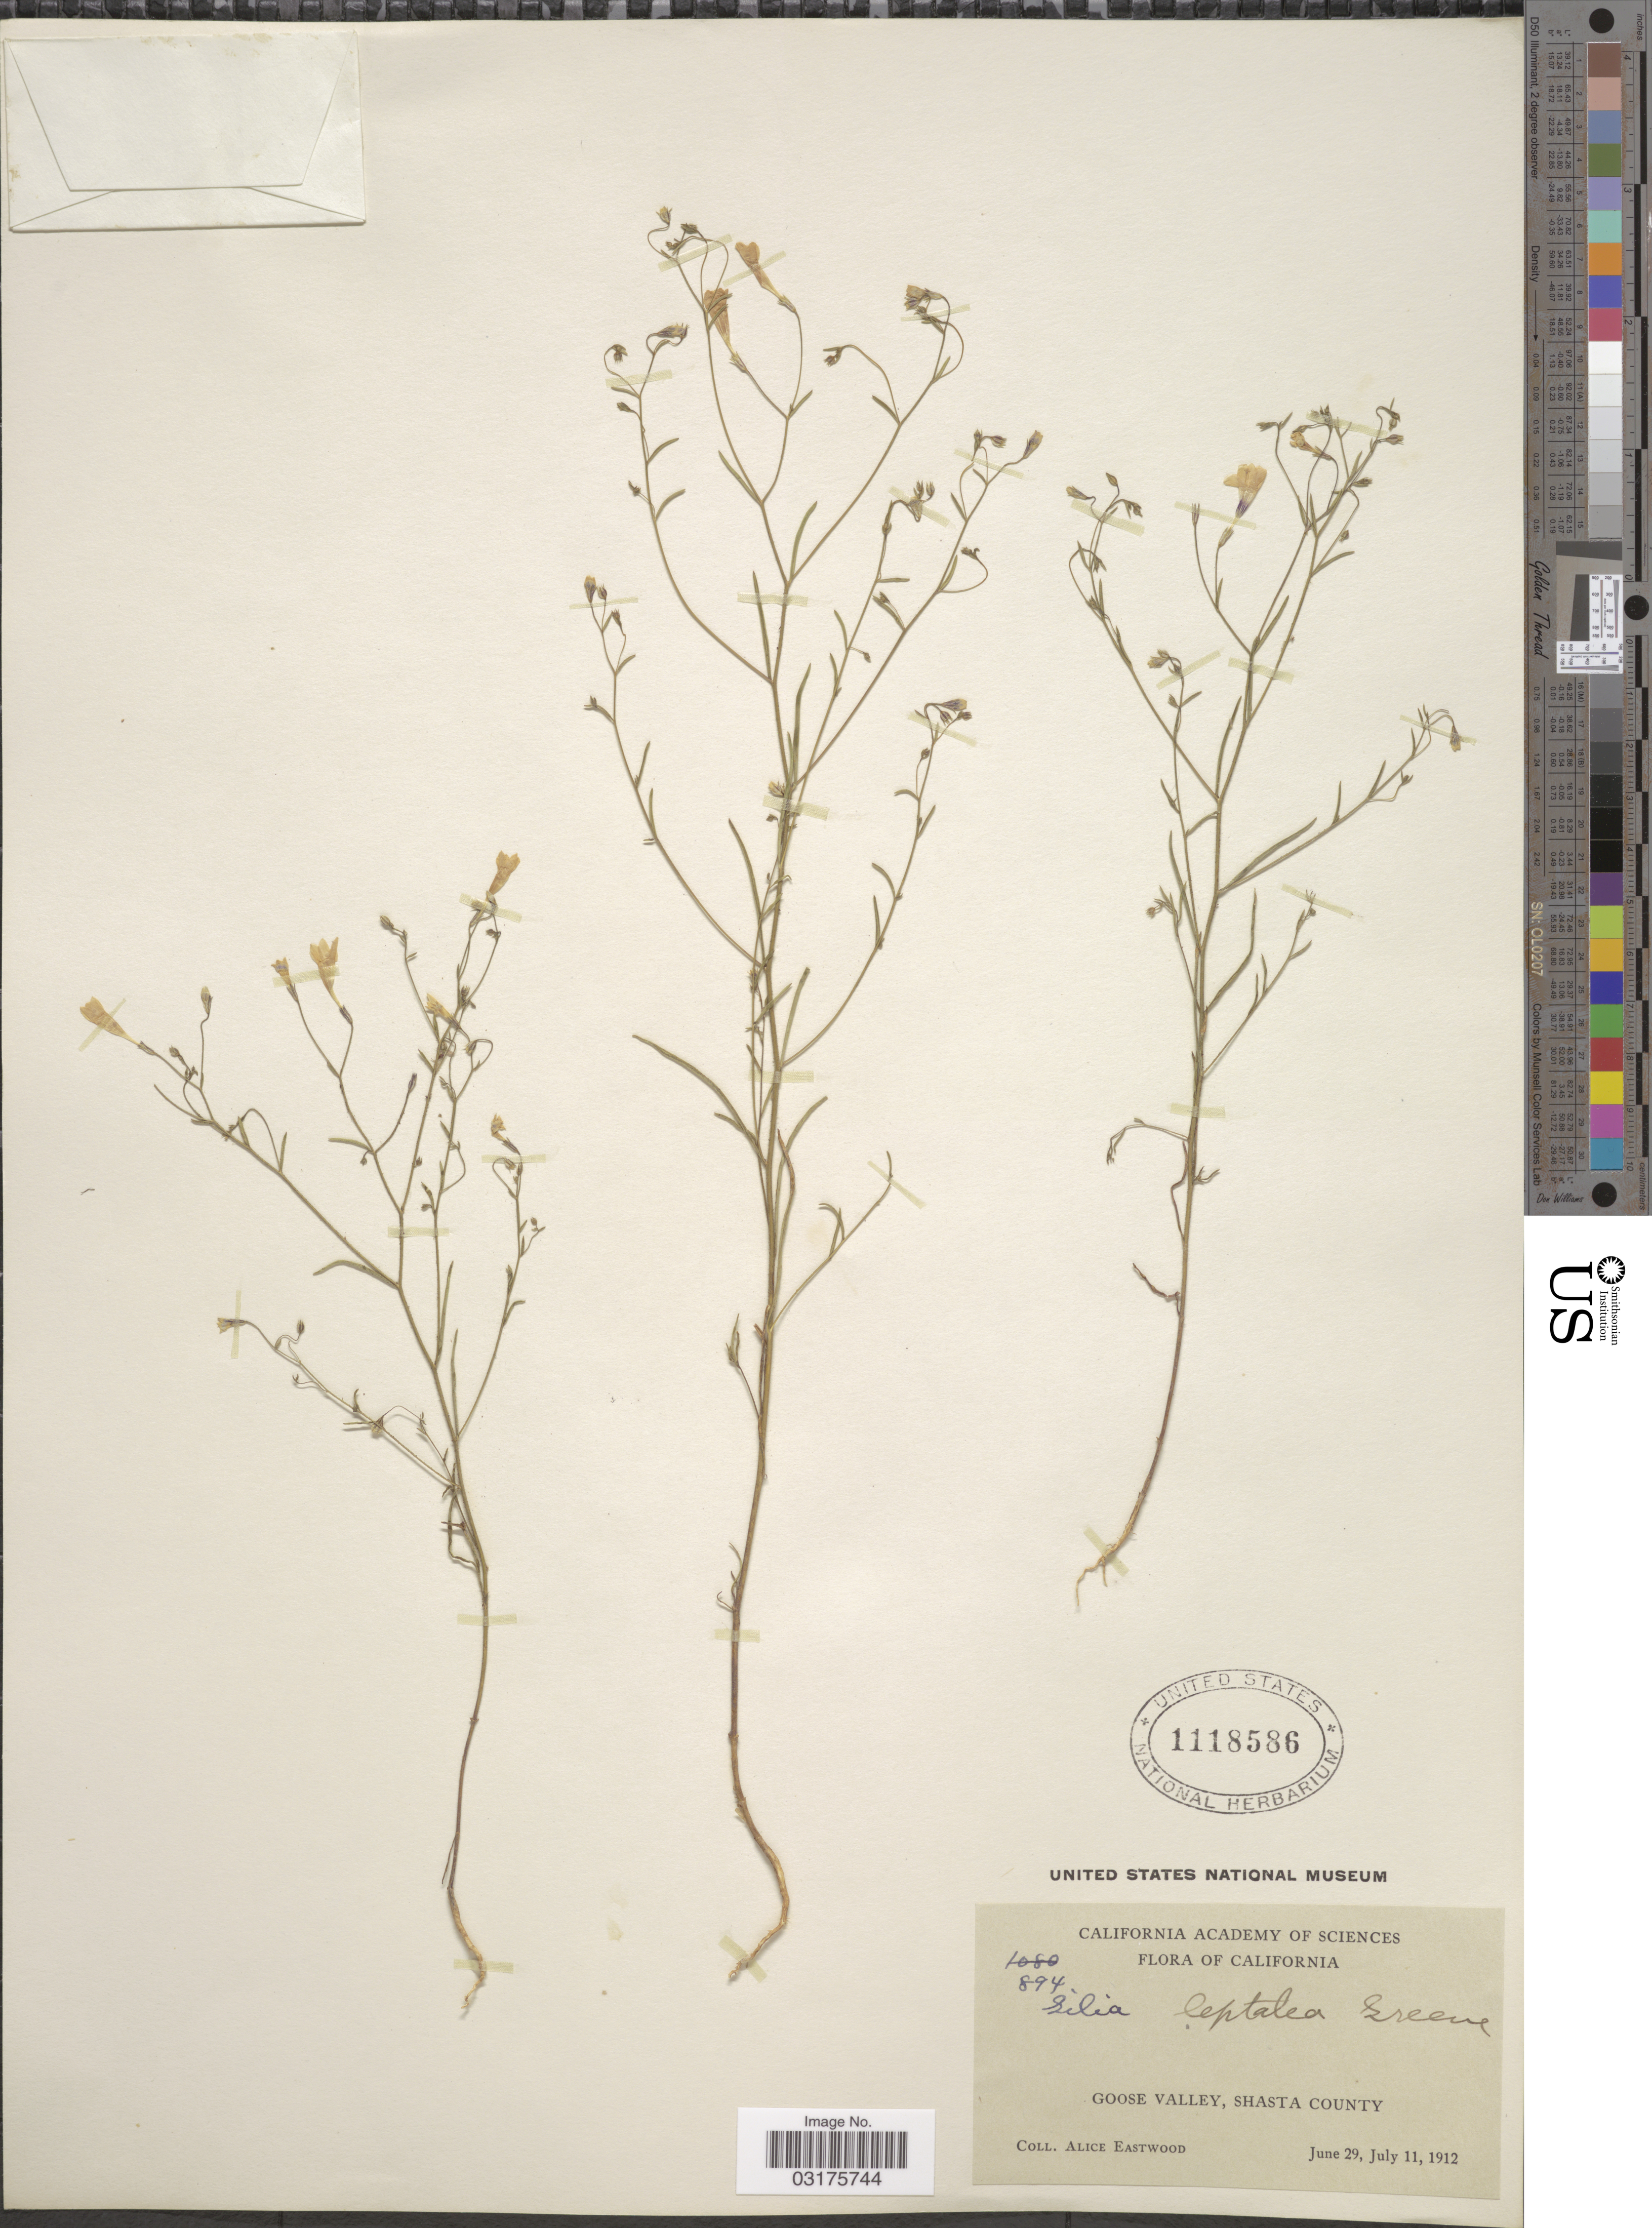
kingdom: Plantae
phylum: Tracheophyta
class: Magnoliopsida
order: Ericales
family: Polemoniaceae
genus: Navarretia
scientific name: Navarretia leptalea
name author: (A. Gray) L.A. Johnson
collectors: A. Eastwood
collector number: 894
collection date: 1912-06-29/1912-07-11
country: United States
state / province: California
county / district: Shasta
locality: Goose Valley, Shasta County.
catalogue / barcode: US 1118586